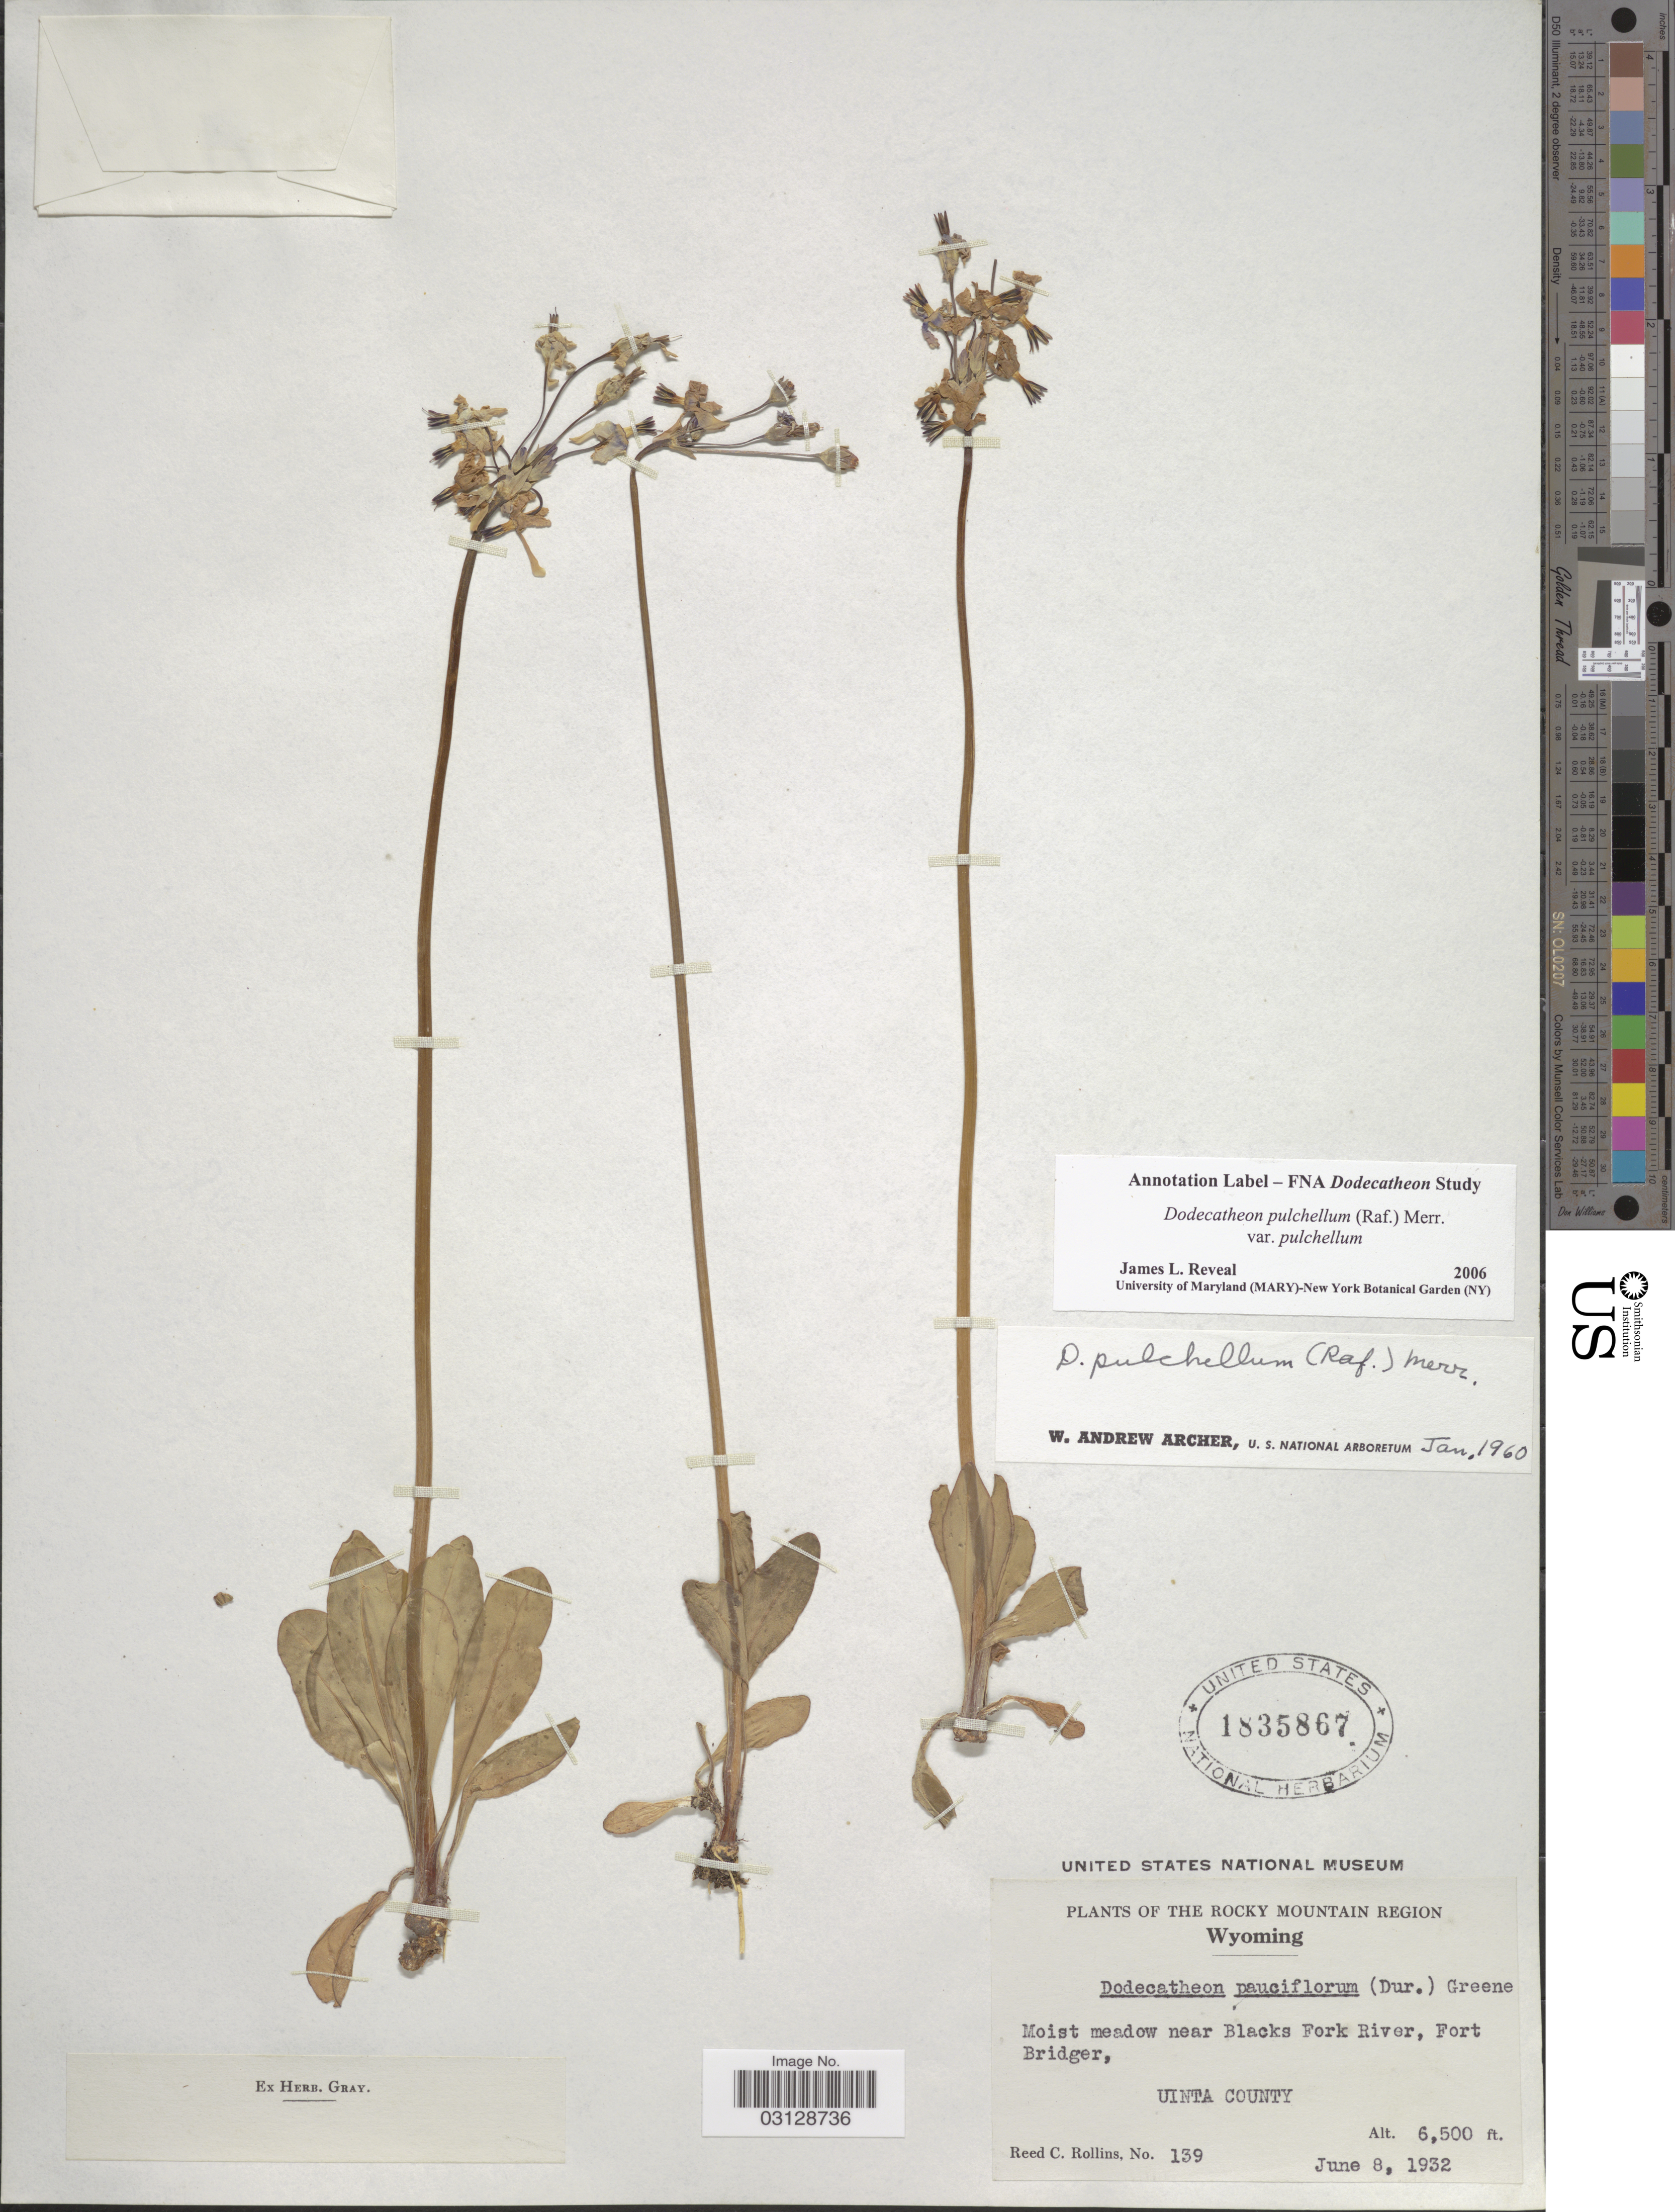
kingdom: Plantae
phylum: Tracheophyta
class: Magnoliopsida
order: Ericales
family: Primulaceae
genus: Dodecatheon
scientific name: Dodecatheon pulchellum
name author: (Raf.) Merr.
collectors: R. C. Rollins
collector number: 139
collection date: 1932-06-08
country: United States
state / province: Wyoming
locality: Rocky Mountain Region. Near Blacks Fork River, Fort Bridger, Uinta County.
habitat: moist meadow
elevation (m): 1981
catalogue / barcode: US 1835867